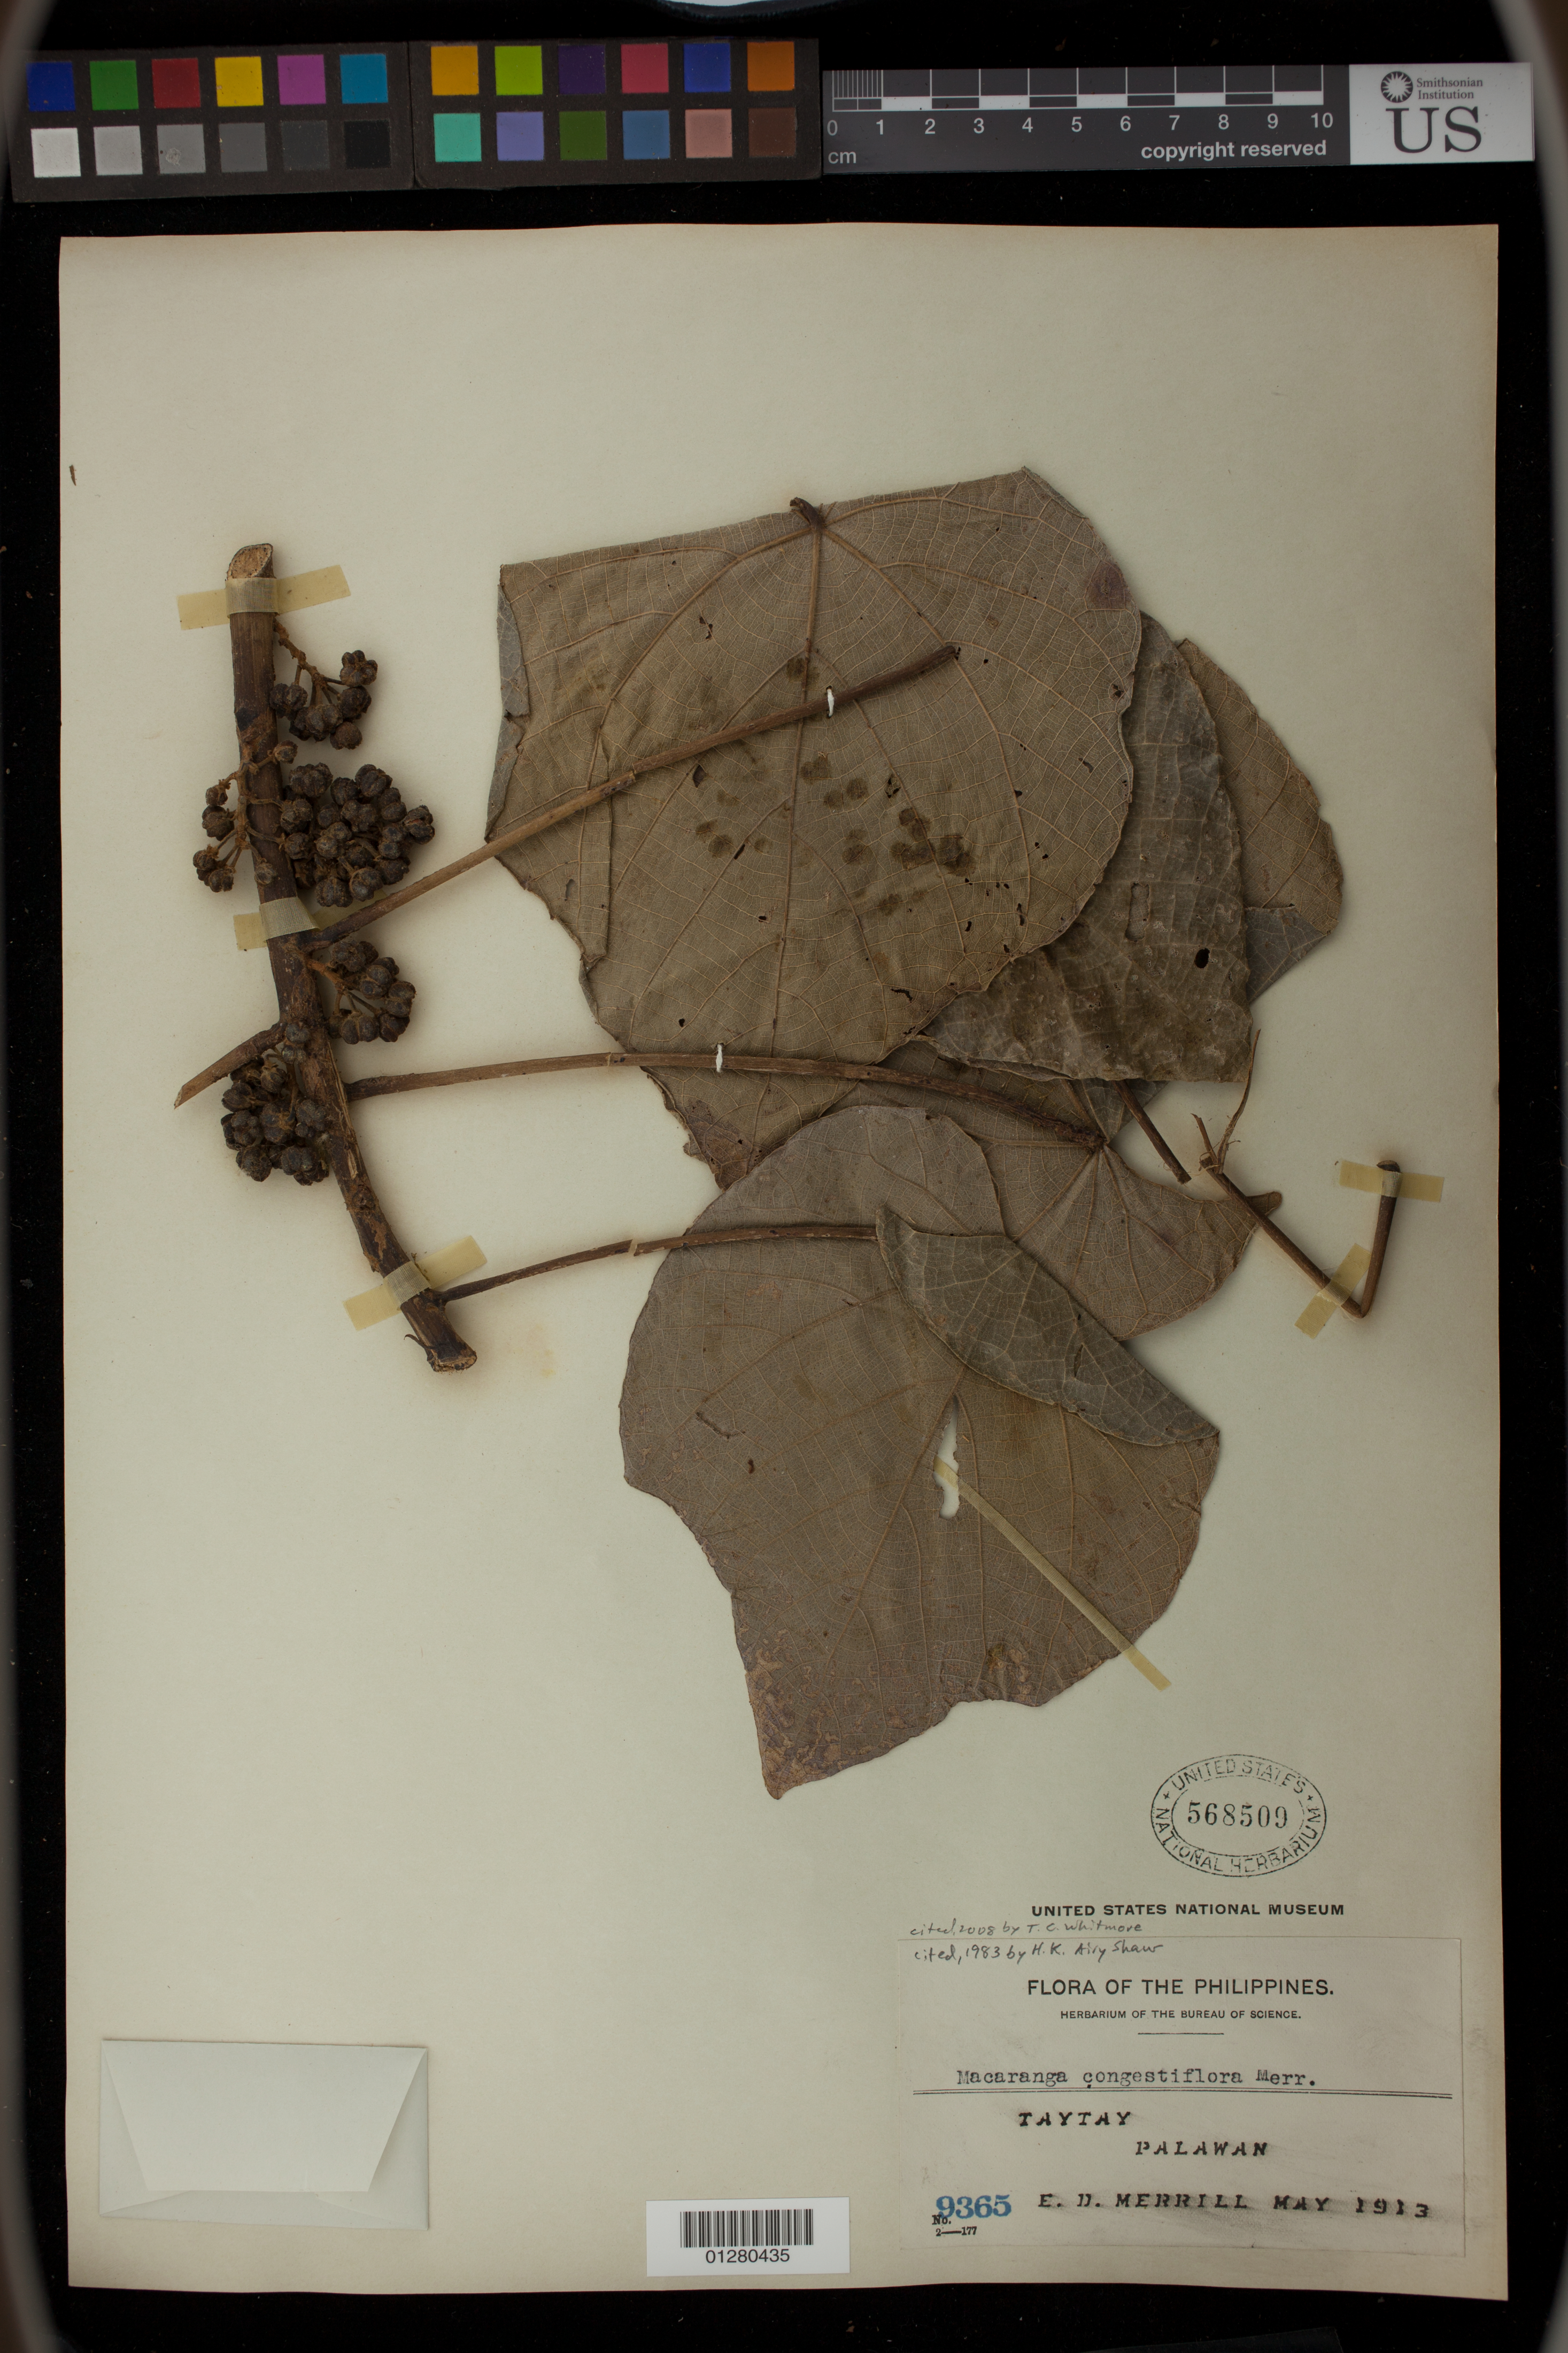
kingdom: Plantae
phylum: Tracheophyta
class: Magnoliopsida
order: Malpighiales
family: Euphorbiaceae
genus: Macaranga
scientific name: Macaranga congestiflora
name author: Merr.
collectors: E. D. Merrill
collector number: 9365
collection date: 1913-05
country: Philippines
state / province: Mimaropa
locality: Taytay, Palawan.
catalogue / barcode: US 568509